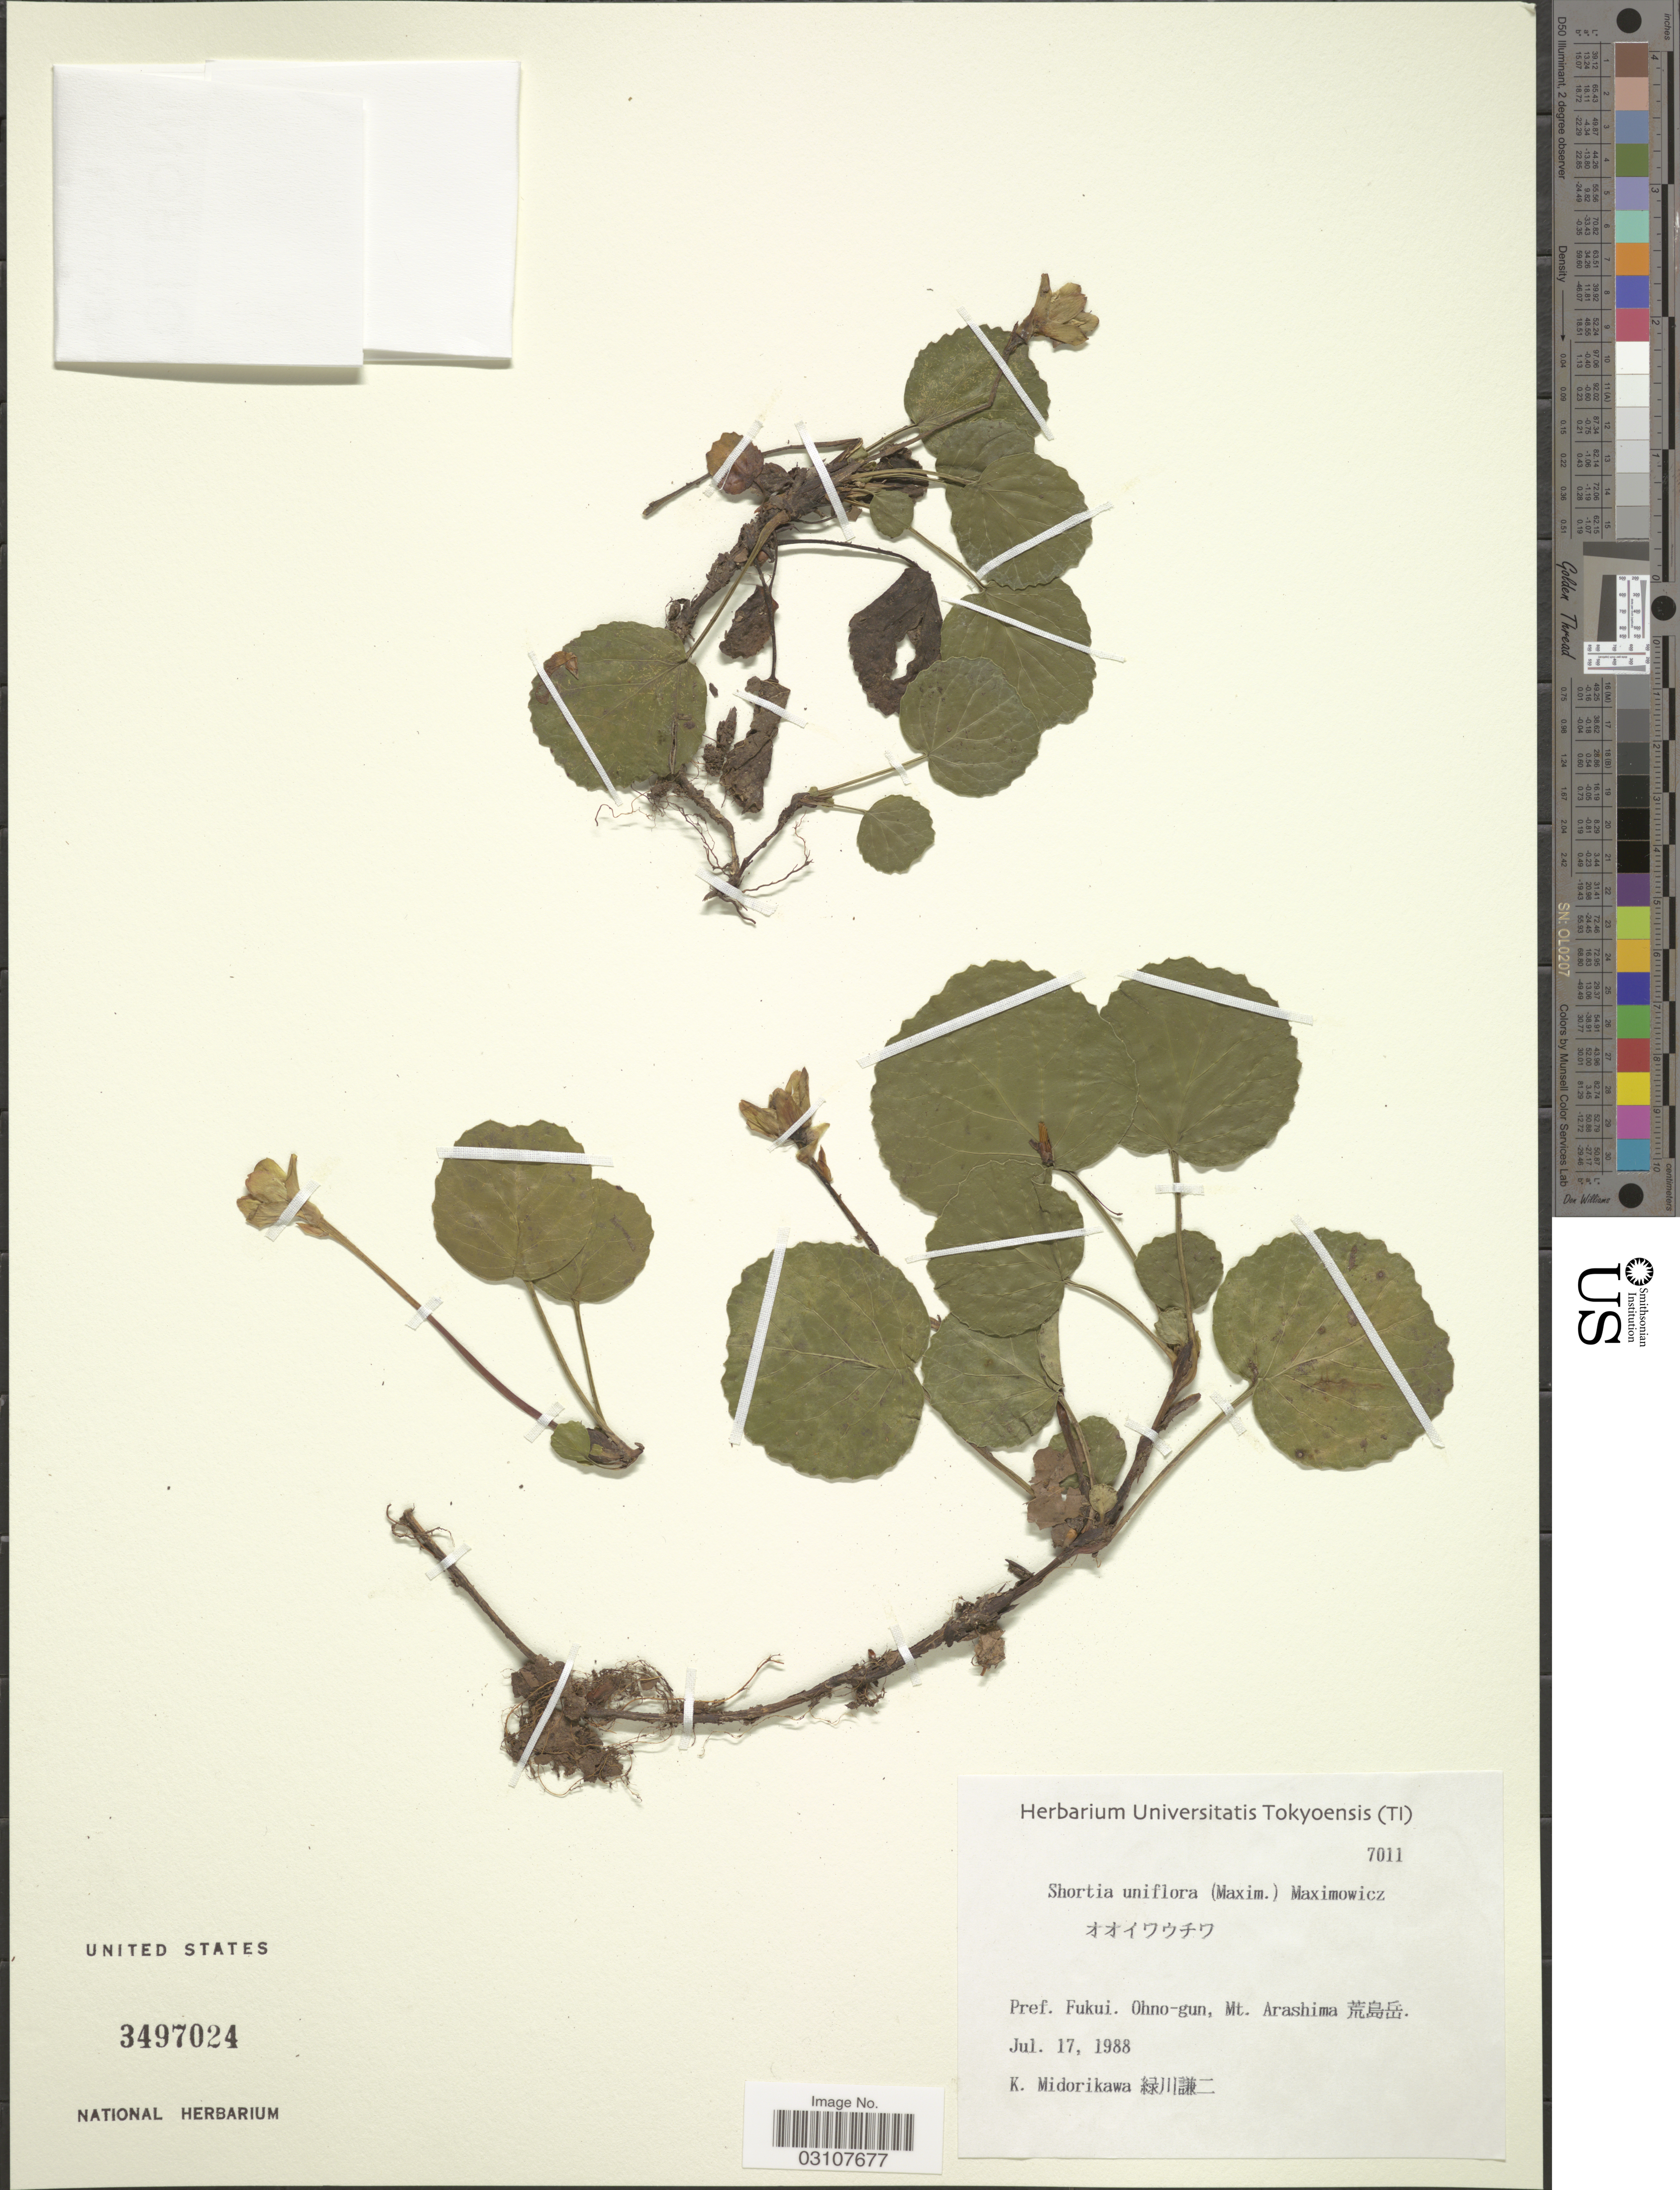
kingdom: Plantae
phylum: Tracheophyta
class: Magnoliopsida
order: Ericales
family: Diapensiaceae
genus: Shortia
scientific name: Shortia uniflora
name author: Maxim.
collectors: K. Midorikawa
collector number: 7011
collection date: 1988-07-17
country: Japan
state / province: Hukui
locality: Pref. Fukui. Ohno-gun, Mt. Arashima.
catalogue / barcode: US 3497024